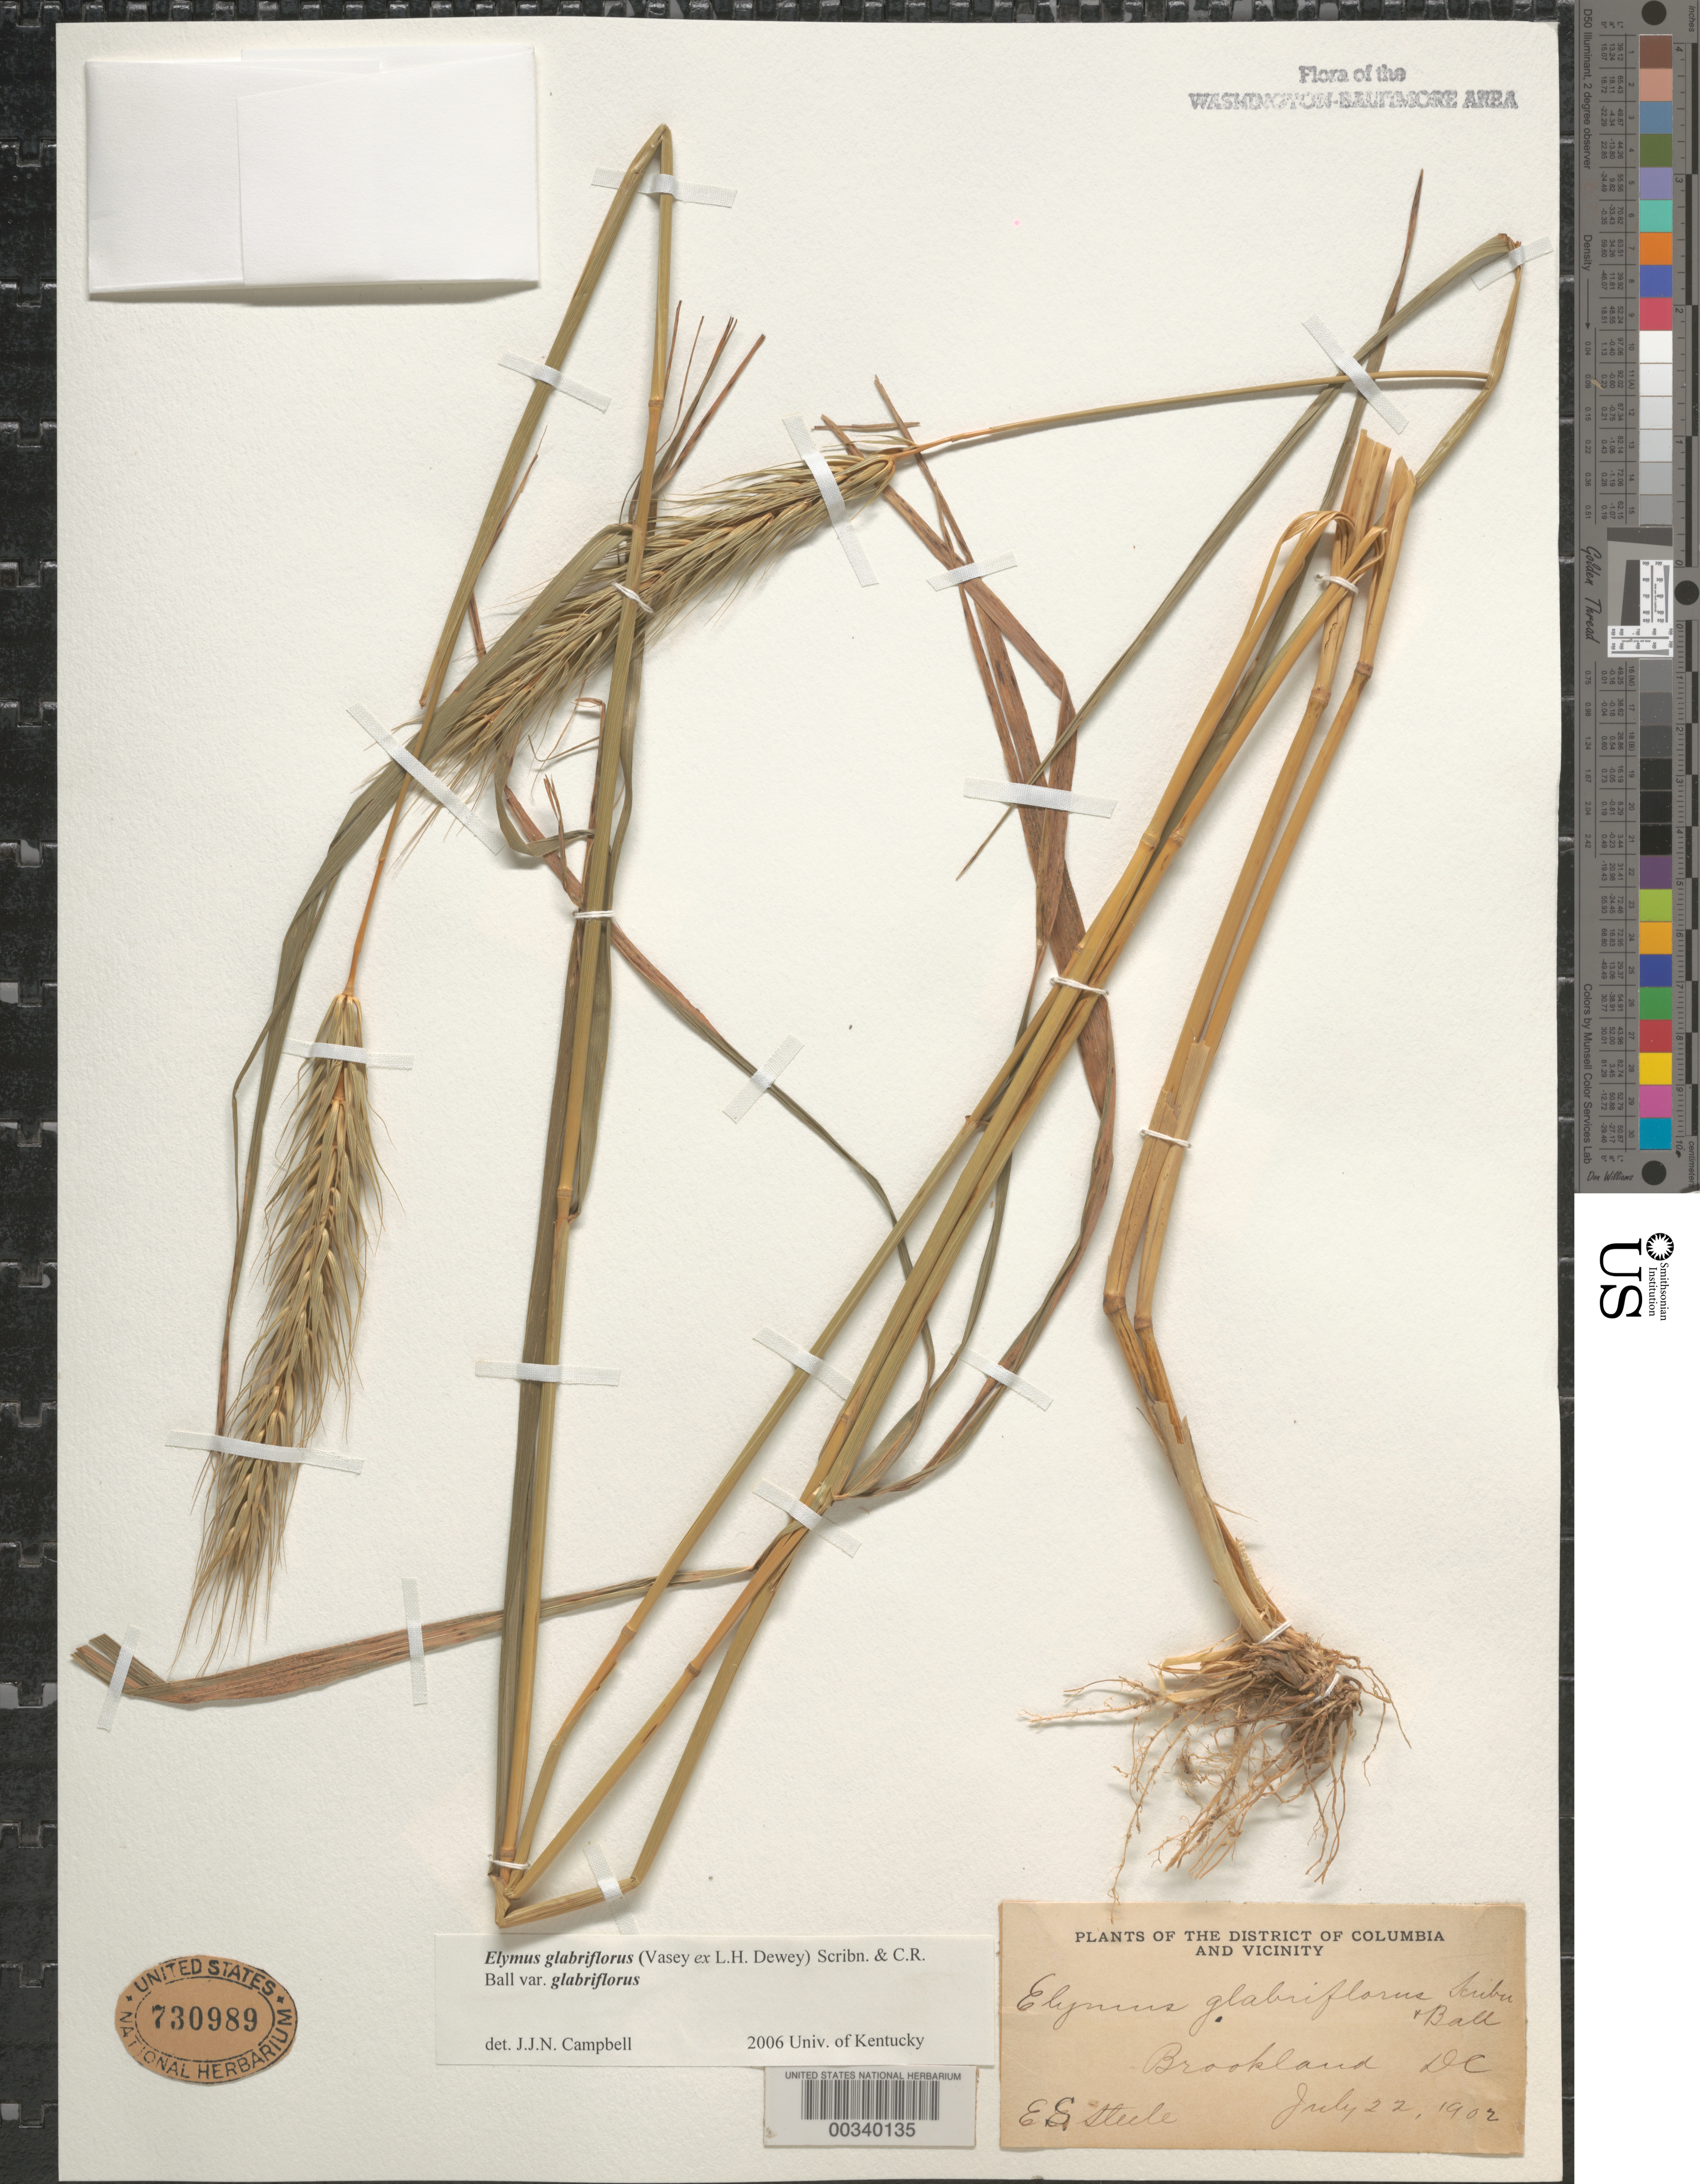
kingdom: Plantae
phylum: Tracheophyta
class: Liliopsida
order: Poales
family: Poaceae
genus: Elymus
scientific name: Elymus glabriflorus var. glabriflorus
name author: (Vasey ex L.H. Dewey) Scribn. & C.R. Ball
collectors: E. Steele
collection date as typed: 22 Jul 1902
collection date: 1902-07-22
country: United States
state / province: District of Columbia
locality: Brookland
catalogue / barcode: US 730989